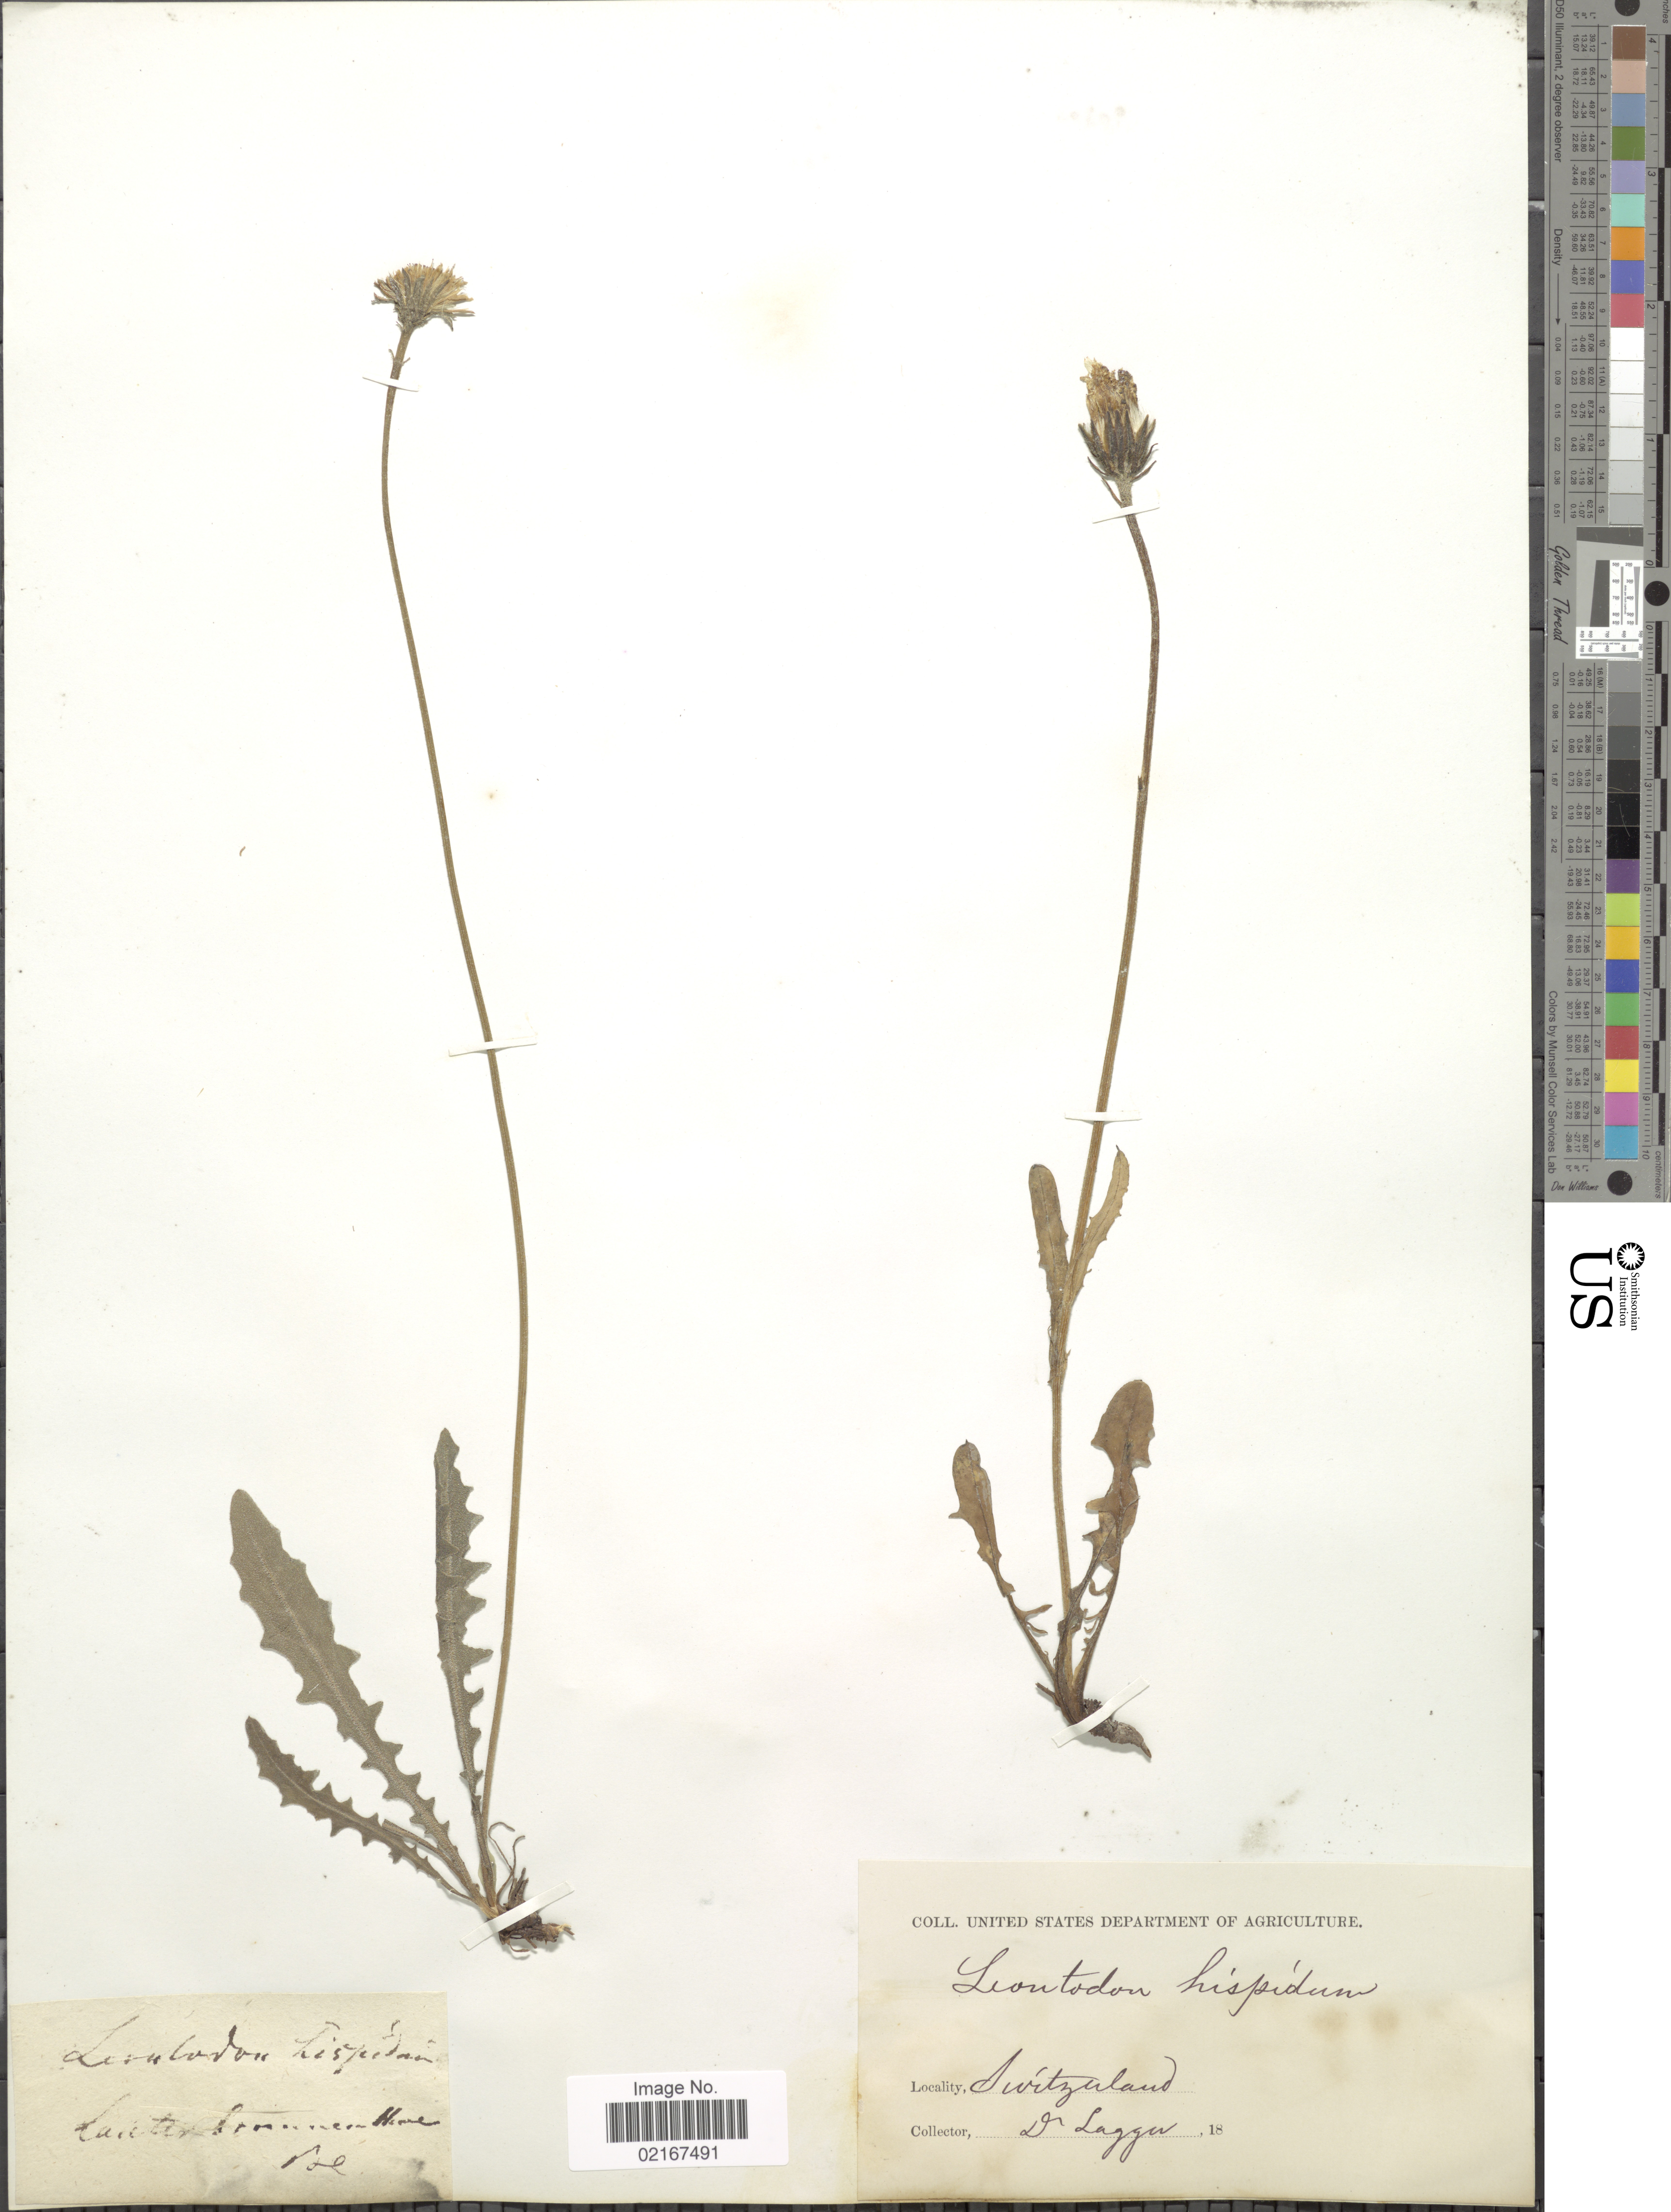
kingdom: Plantae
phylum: Tracheophyta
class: Magnoliopsida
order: Asterales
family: Asteraceae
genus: Leontodon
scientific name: Leontodon hispidus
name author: L.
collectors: D. Lagger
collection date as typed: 18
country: Switzerland